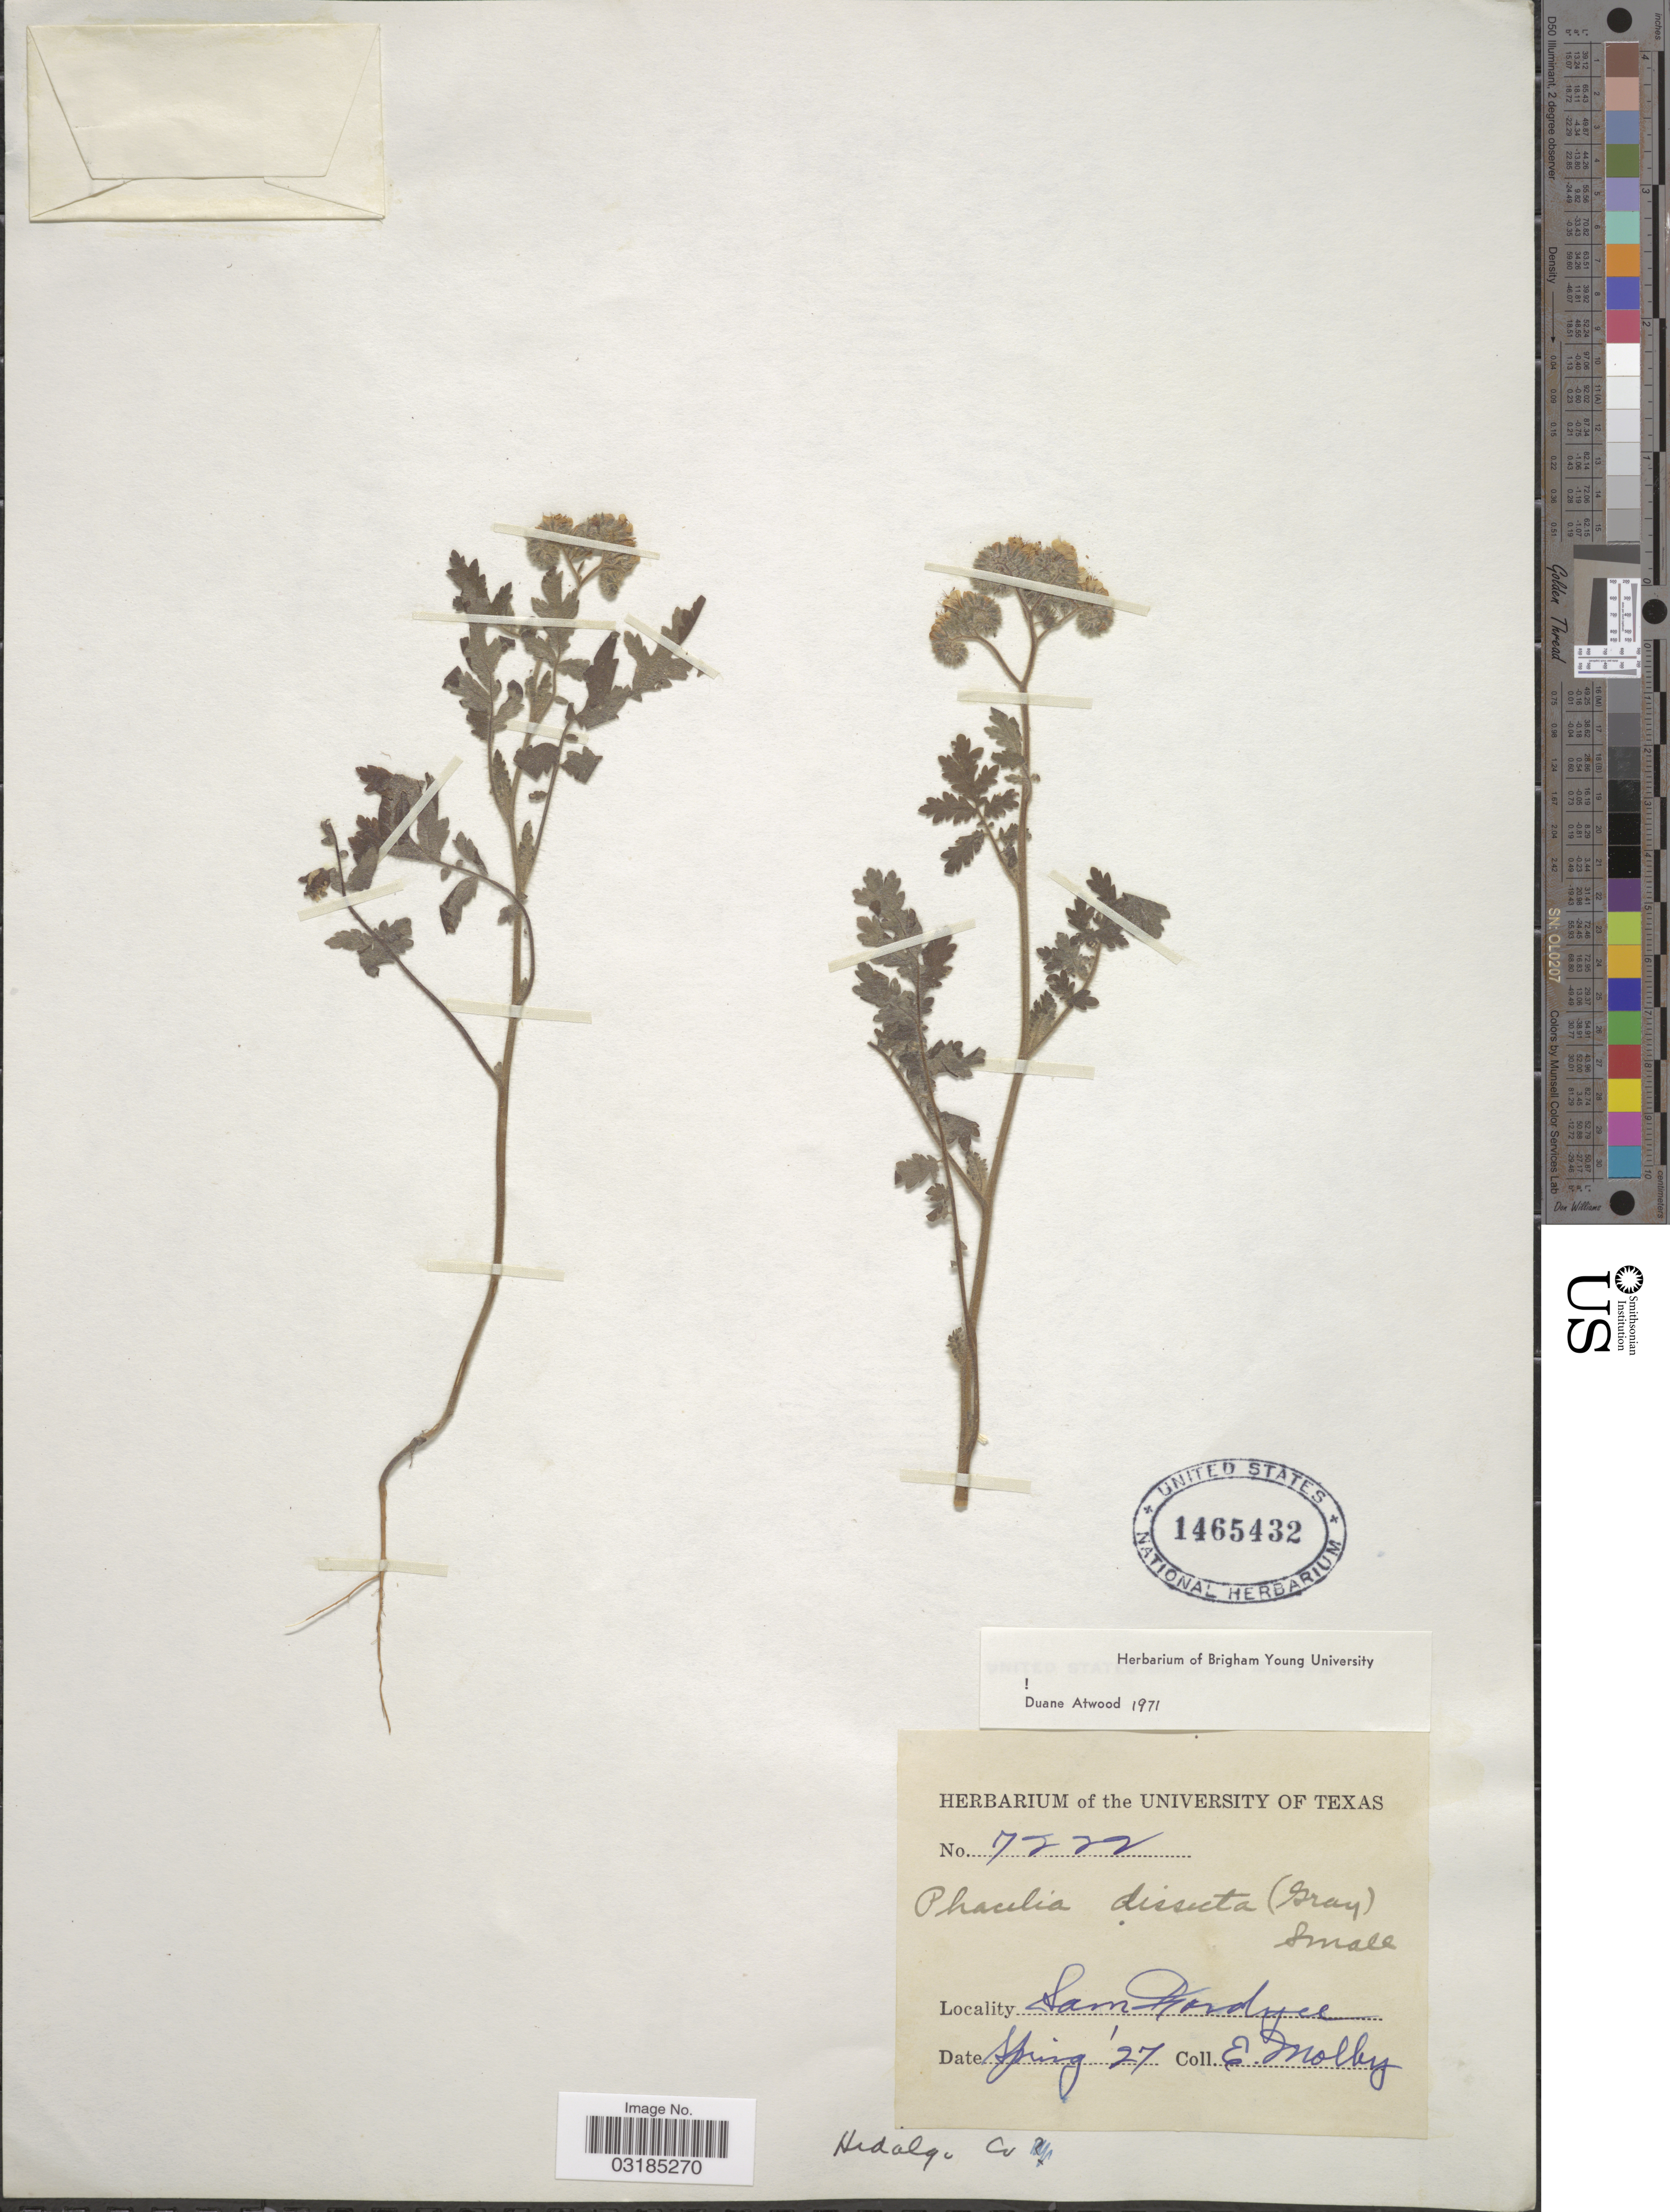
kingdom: Plantae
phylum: Tracheophyta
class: Magnoliopsida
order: Boraginales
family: Hydrophyllaceae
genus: Phacelia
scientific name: Phacelia dissecta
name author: (A. Gray) Small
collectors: E. Molby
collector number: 7222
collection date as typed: Spring '27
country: United States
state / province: Texas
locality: Sam Fordyce. Hidalgo Co.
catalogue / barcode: US 1465432